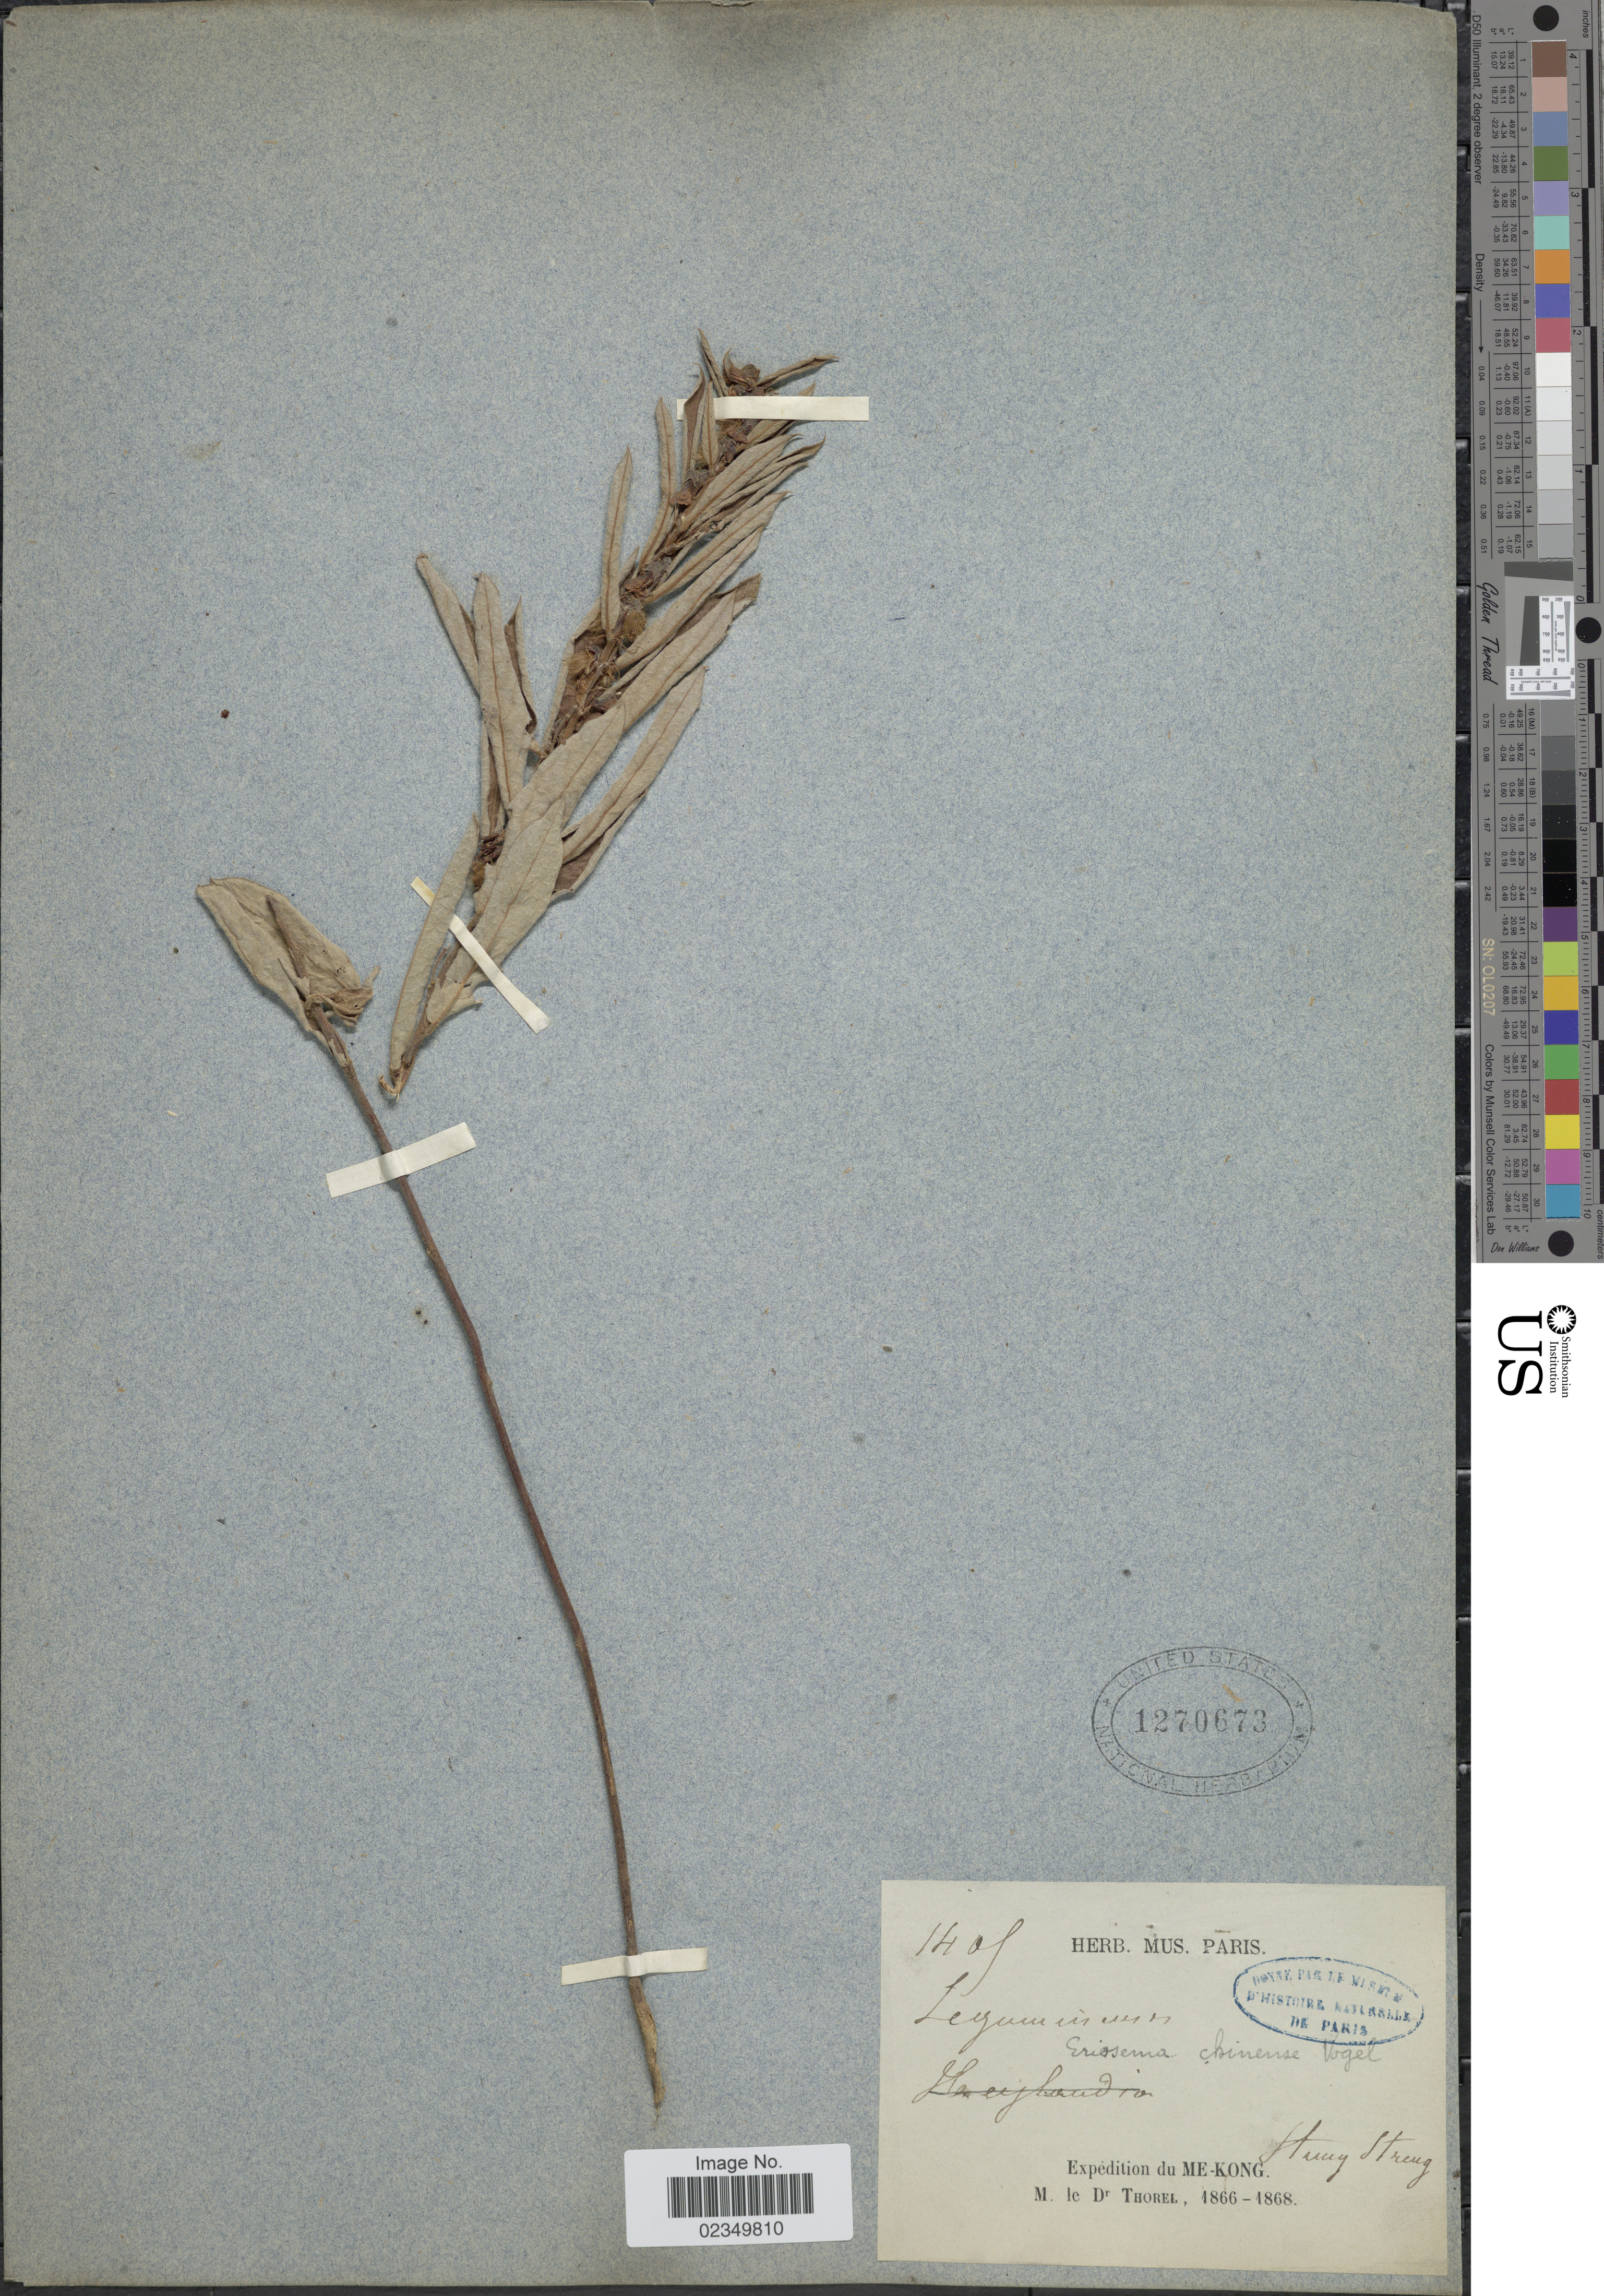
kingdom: Plantae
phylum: Tracheophyta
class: Magnoliopsida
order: Fabales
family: Fabaceae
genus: Eriosema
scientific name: Eriosema chinense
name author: Vogel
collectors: M. de Thorel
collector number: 1409*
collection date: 1866/1868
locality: Du Me-Kong Hung Streug [interpreted]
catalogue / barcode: US 1270673